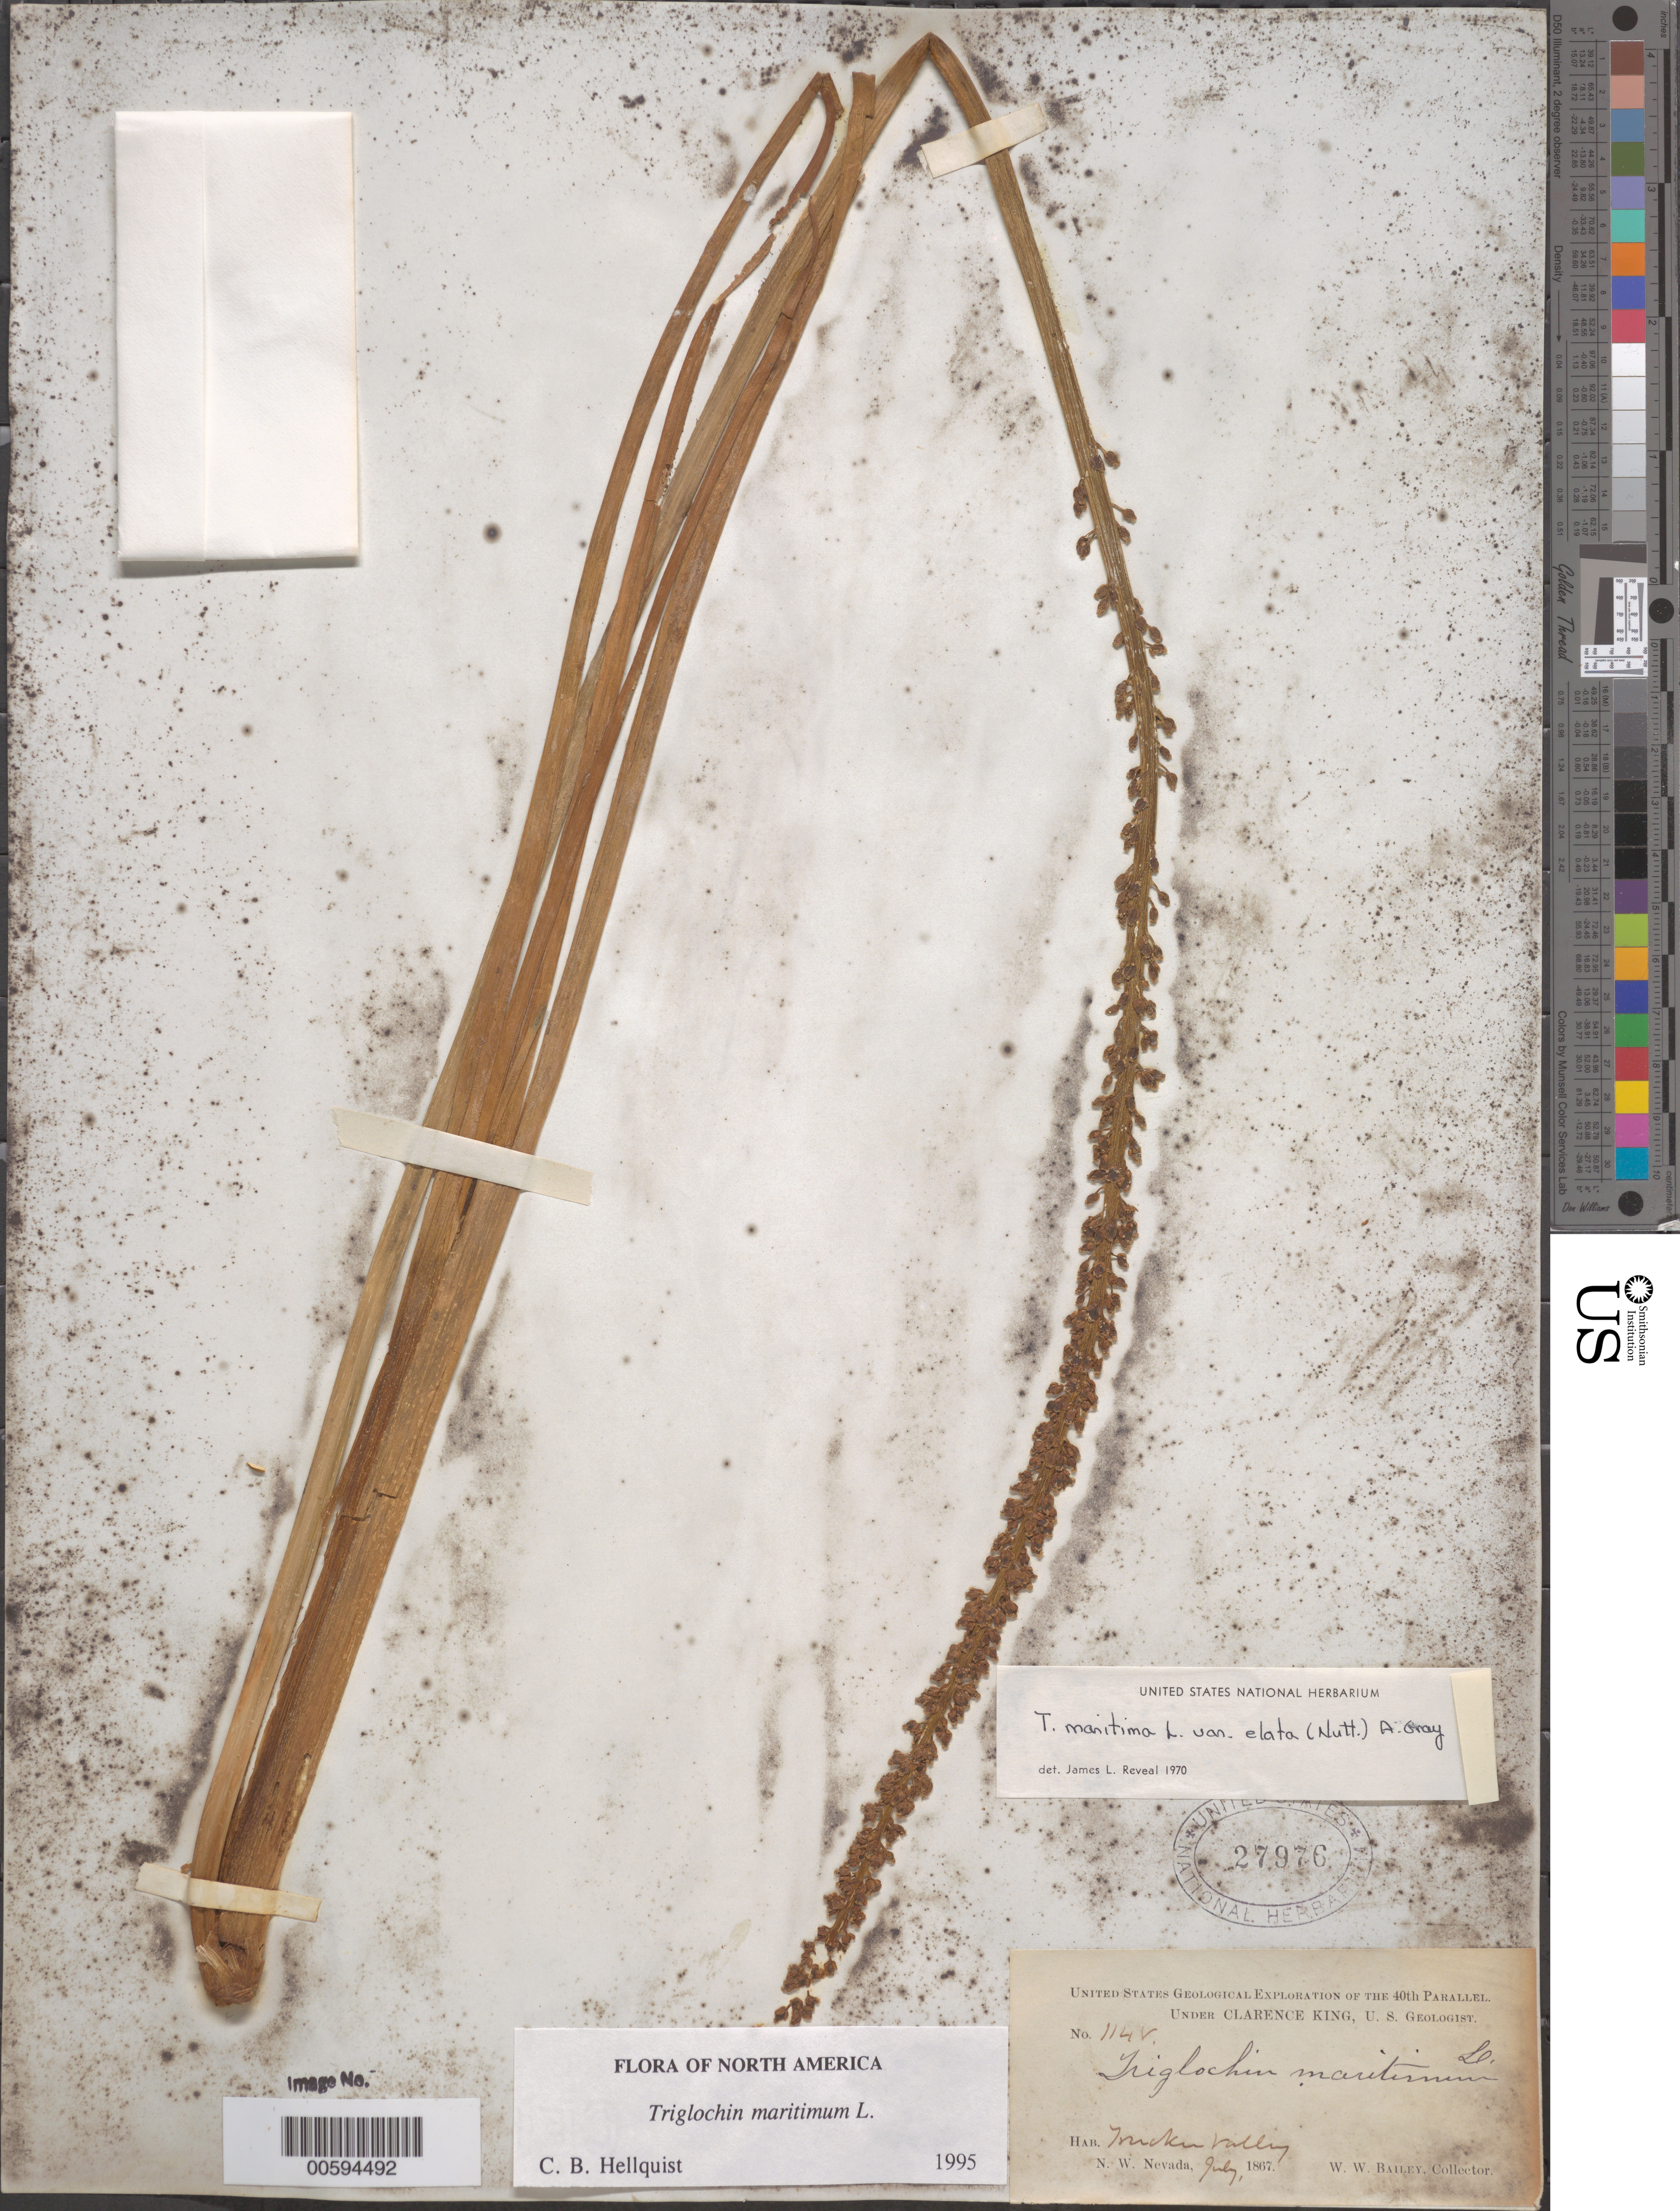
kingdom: Plantae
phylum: Tracheophyta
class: Liliopsida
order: Alismatales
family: Juncaginaceae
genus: Triglochin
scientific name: Triglochin maritima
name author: L.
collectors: W. W. Bailey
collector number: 114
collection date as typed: Jul 1867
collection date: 1867-07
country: United States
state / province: Nevada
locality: Wicken Valley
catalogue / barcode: US 27976